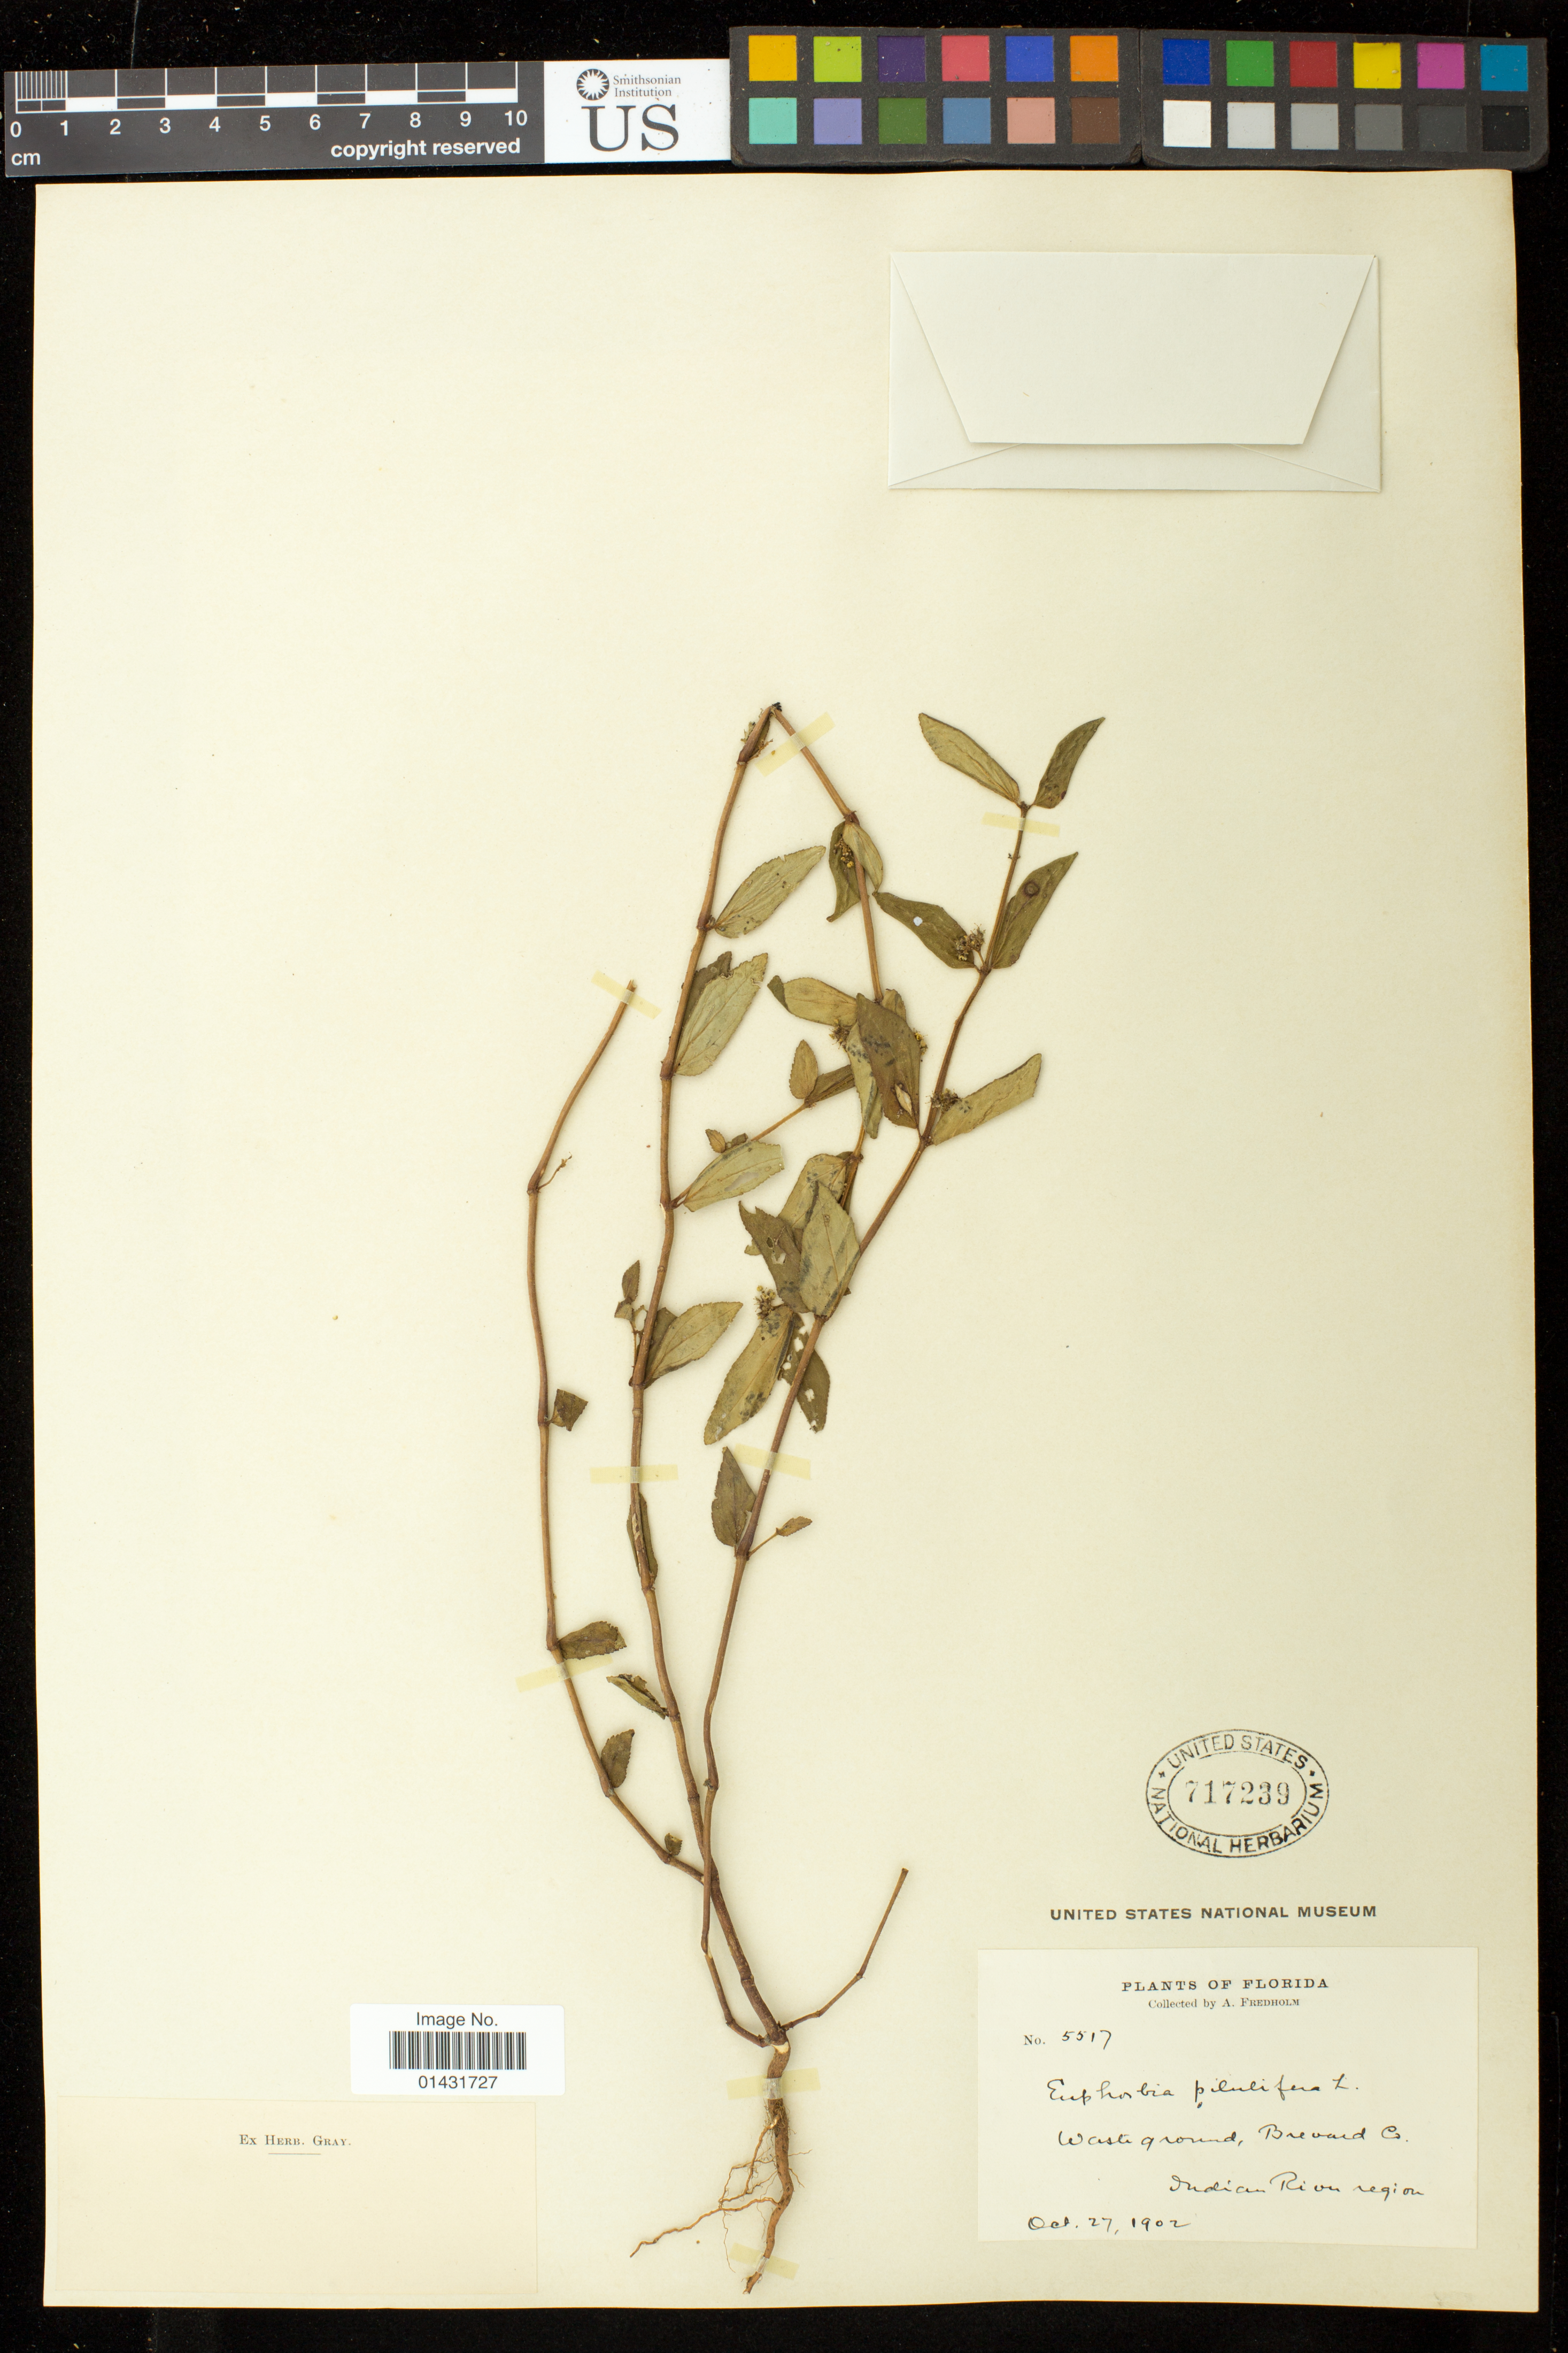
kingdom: Plantae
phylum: Tracheophyta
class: Magnoliopsida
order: Malpighiales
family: Euphorbiaceae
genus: Euphorbia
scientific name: Euphorbia hirta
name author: L.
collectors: A. Fredholm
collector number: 5517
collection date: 1902-10-27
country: United States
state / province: Florida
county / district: Brevard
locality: Wasteground; Indian River region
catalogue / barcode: US 717239